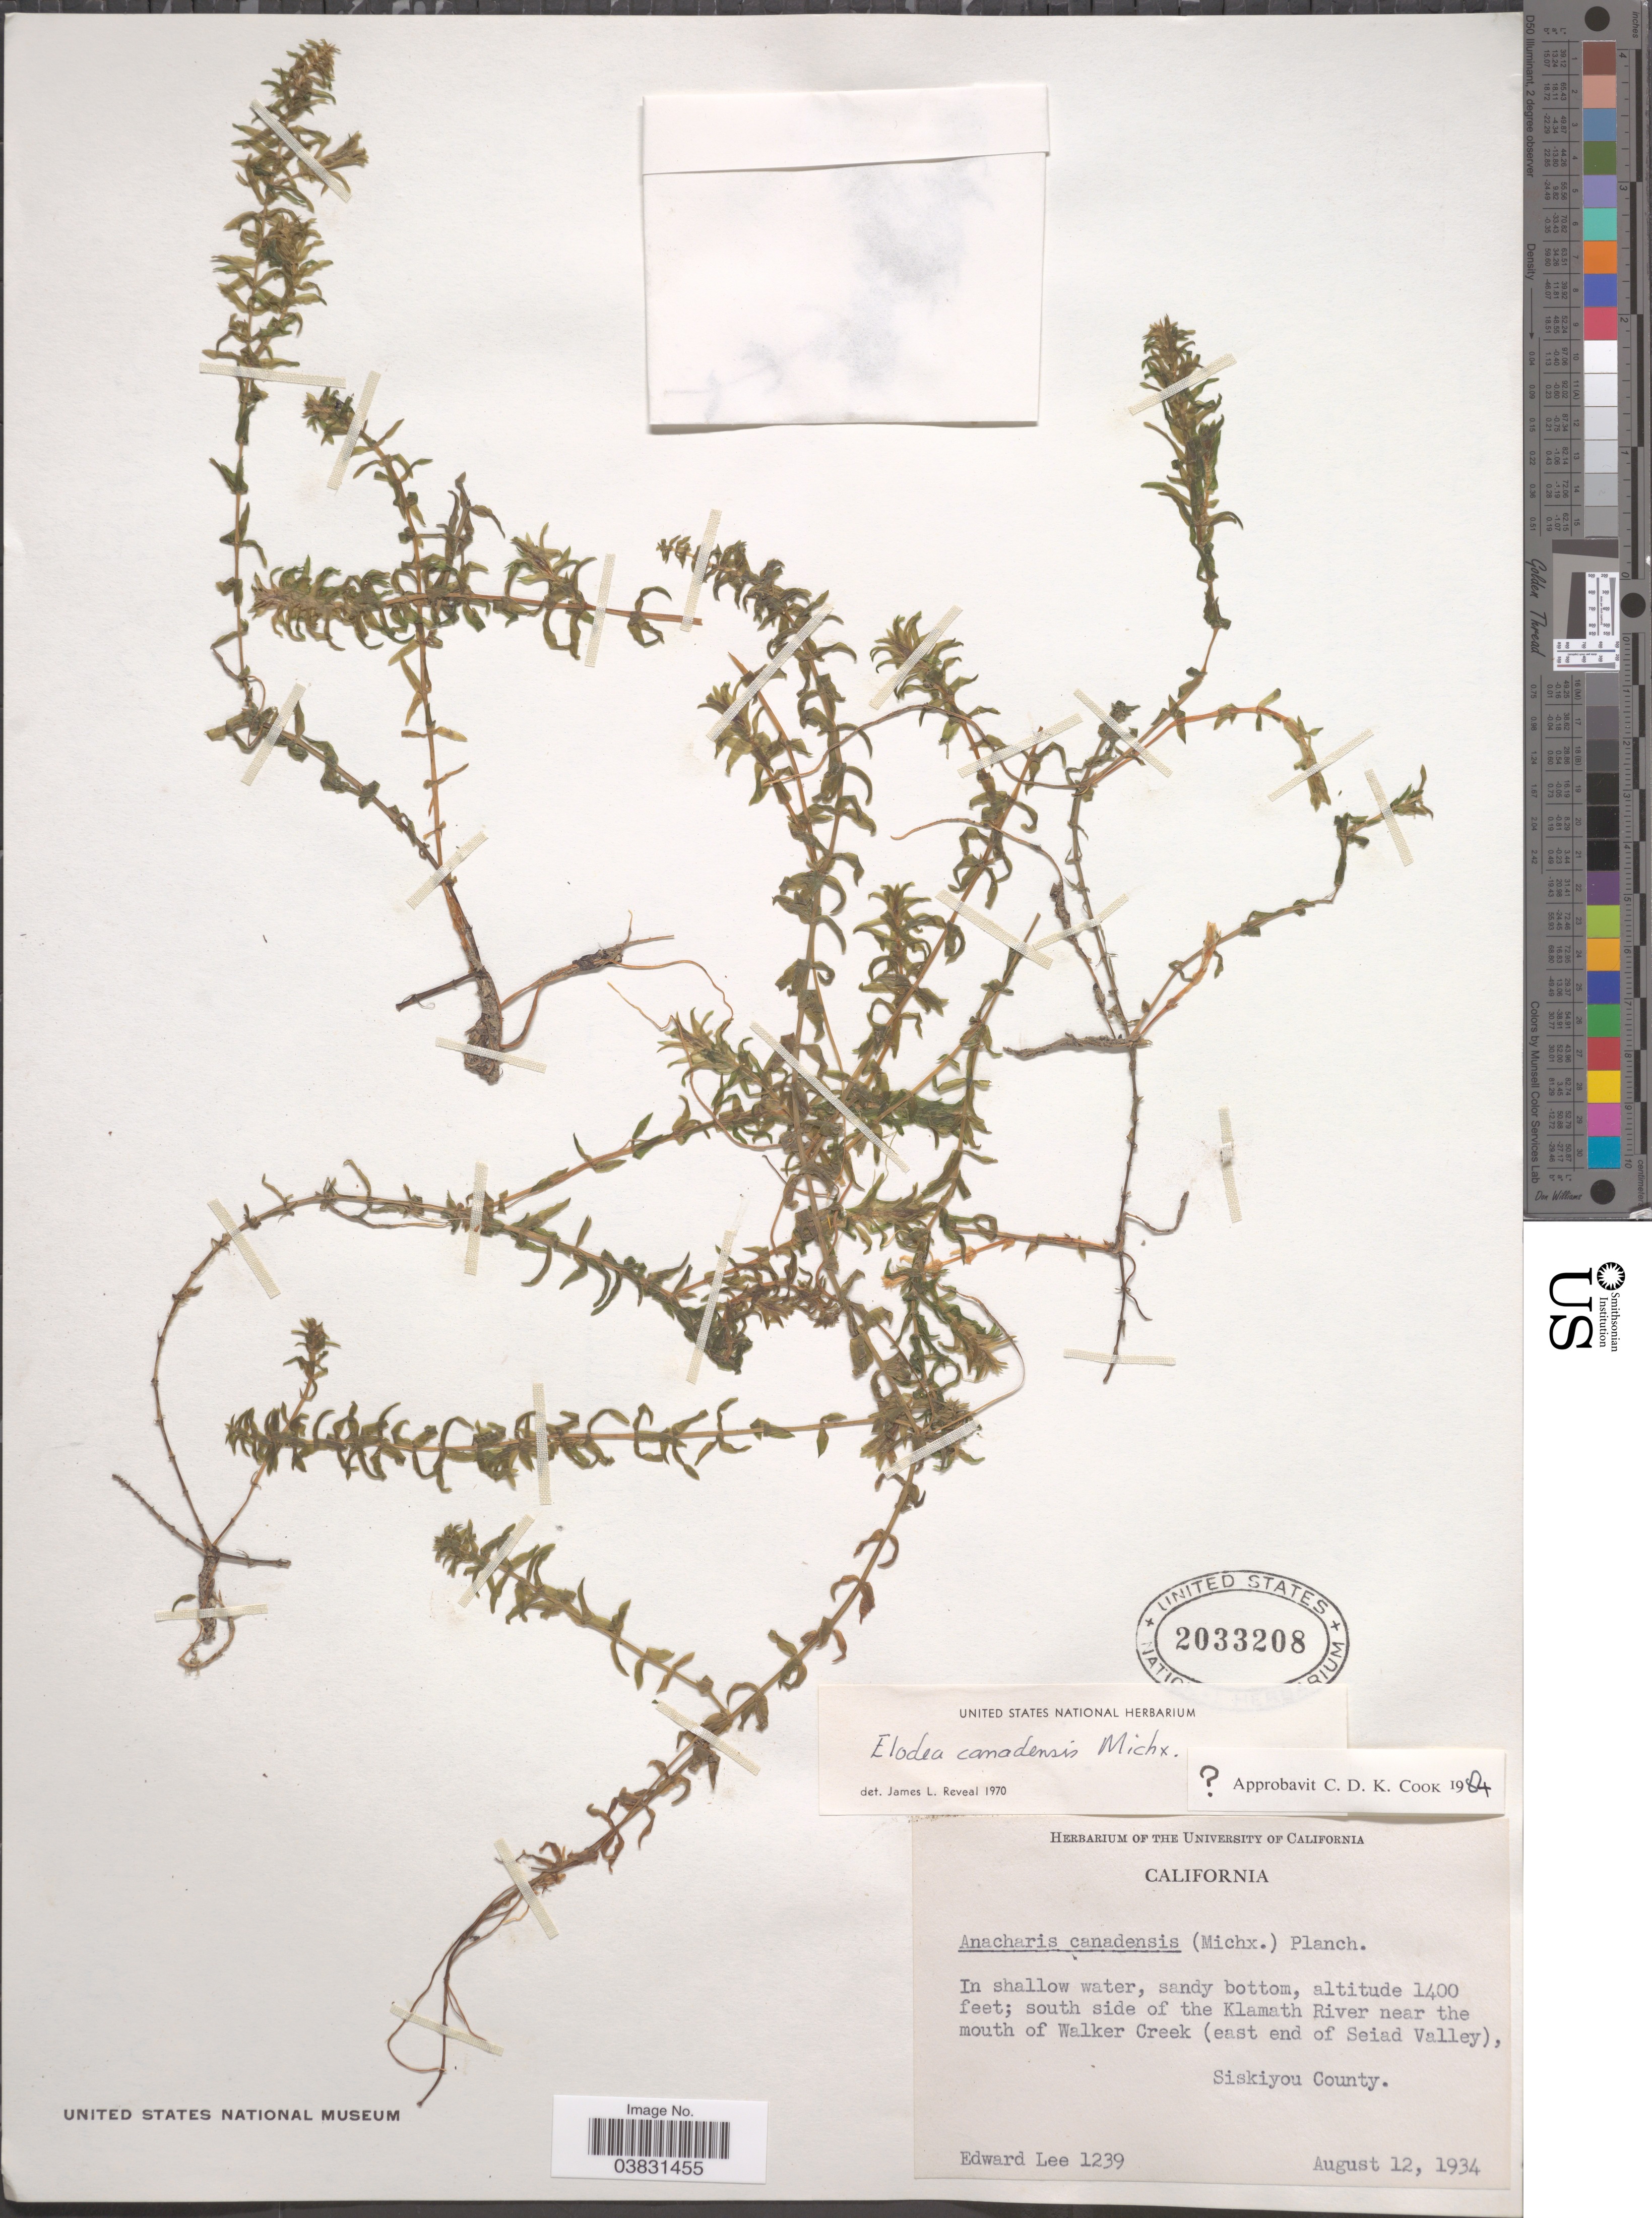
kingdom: Plantae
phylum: Tracheophyta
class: Liliopsida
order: Alismatales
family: Hydrocharitaceae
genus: Elodea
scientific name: Elodea canadensis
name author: Michx.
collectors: E. Lee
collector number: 1239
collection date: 1934-08-12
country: United States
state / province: California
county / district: Siskiyou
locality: South side of the Klamath River near the mouth of Walker Creek (east end of Seiad Valley), Siskiyou County.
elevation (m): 427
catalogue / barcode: US 2033208